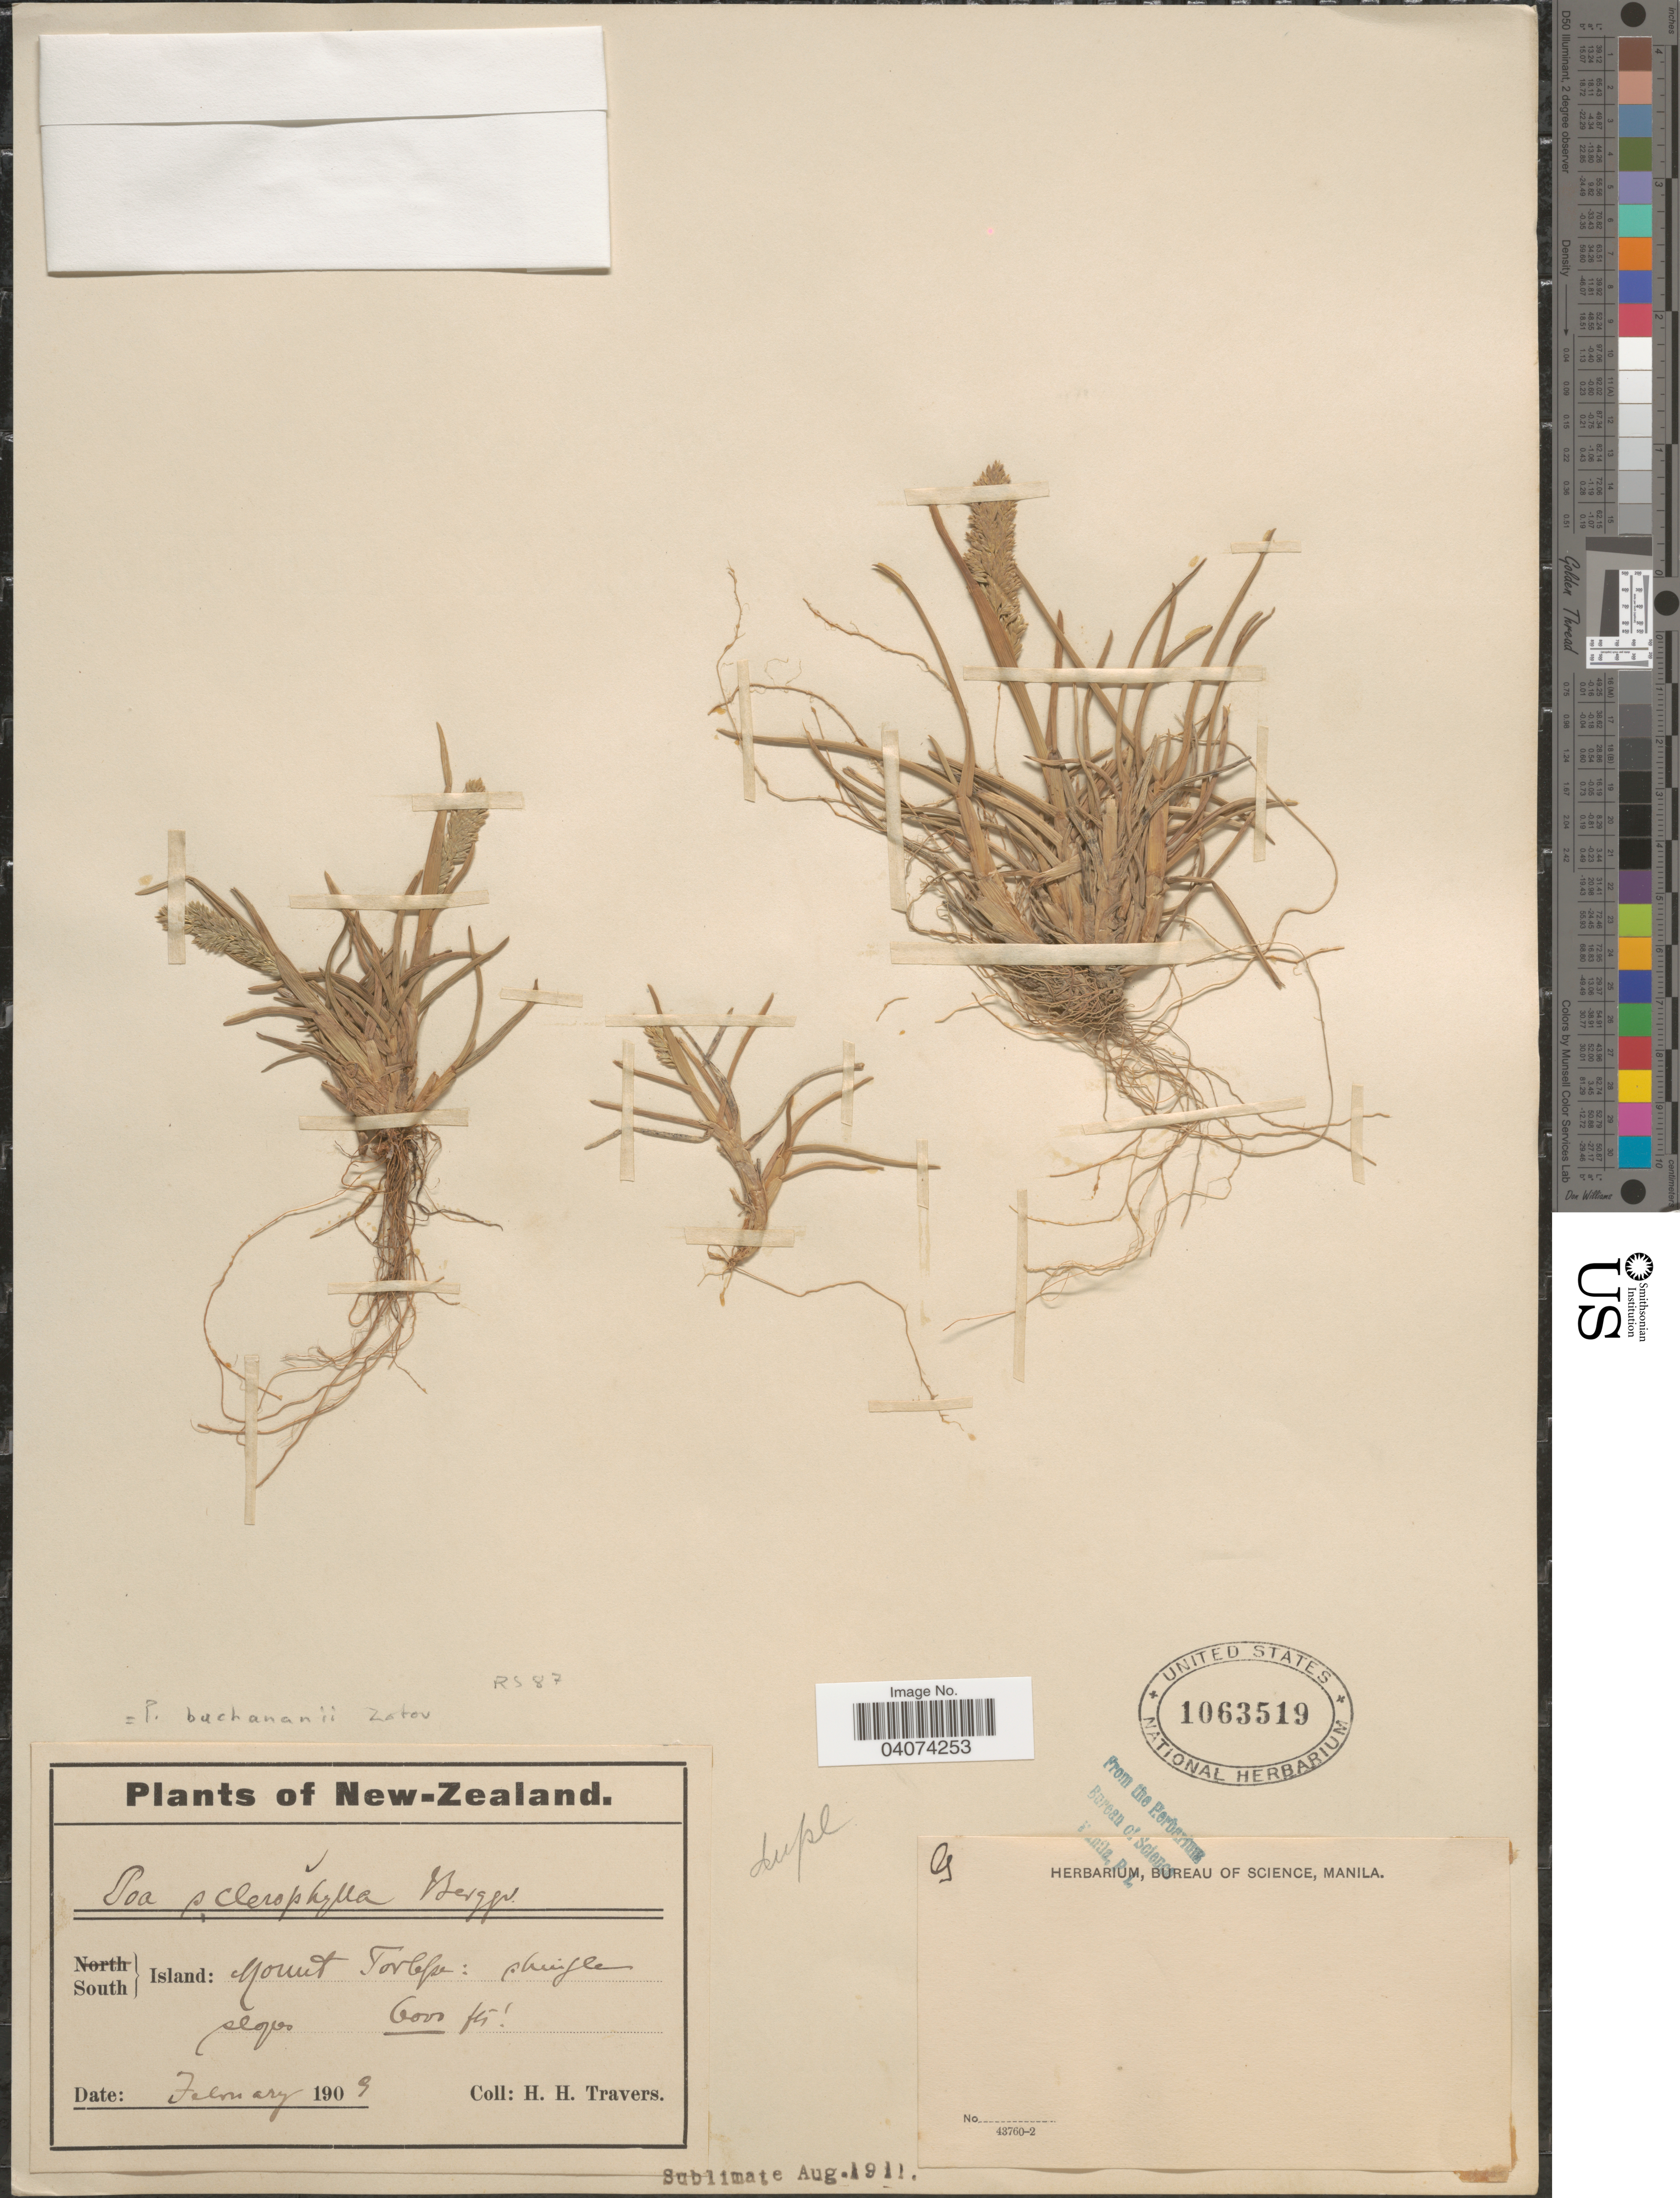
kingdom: Plantae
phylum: Tracheophyta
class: Liliopsida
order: Poales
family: Poaceae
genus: Poa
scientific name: Poa buchananii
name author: Zotov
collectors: H. Travers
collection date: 1903-02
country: New Zealand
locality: South Island: Mount Torlesse.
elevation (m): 1829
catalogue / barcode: US 1063519